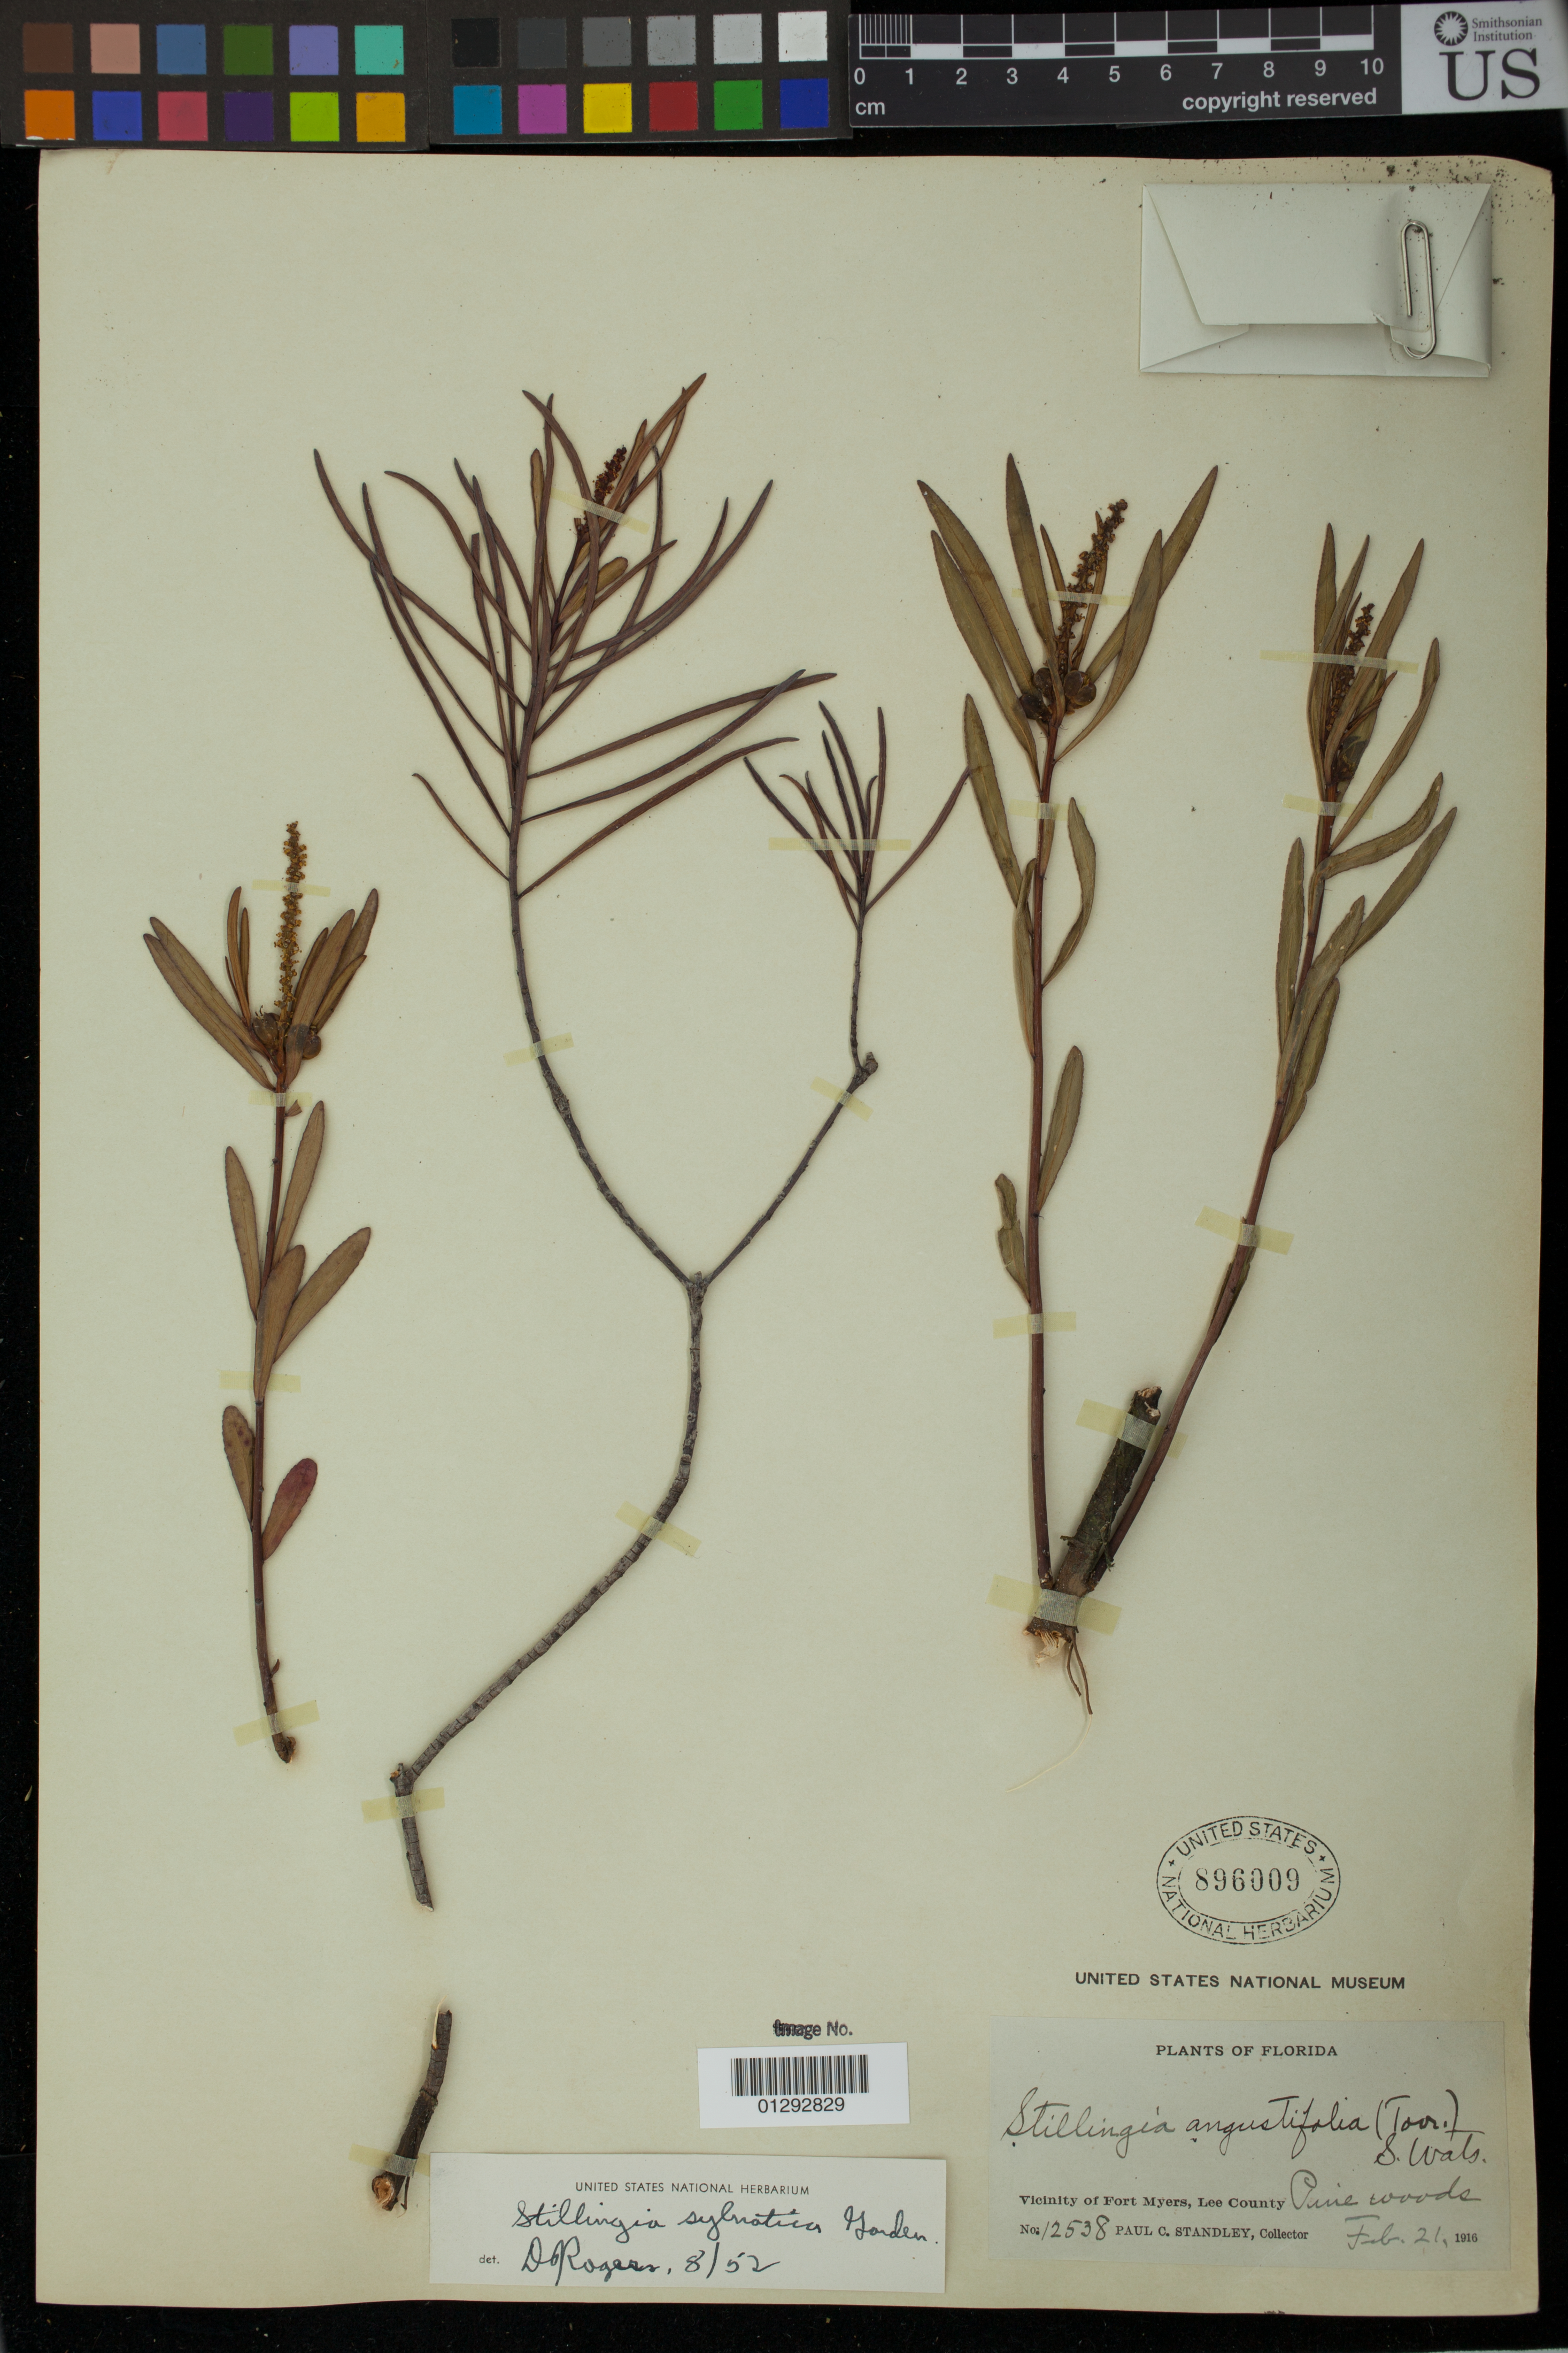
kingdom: Plantae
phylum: Tracheophyta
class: Magnoliopsida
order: Malpighiales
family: Euphorbiaceae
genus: Stillingia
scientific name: Stillingia sylvatica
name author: L.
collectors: P. C. Standley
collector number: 12538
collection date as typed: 21 Feb 1916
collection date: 1916-02-21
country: United States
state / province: Florida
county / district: Lee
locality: Vicinity of Fort Myers.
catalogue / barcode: US 896009